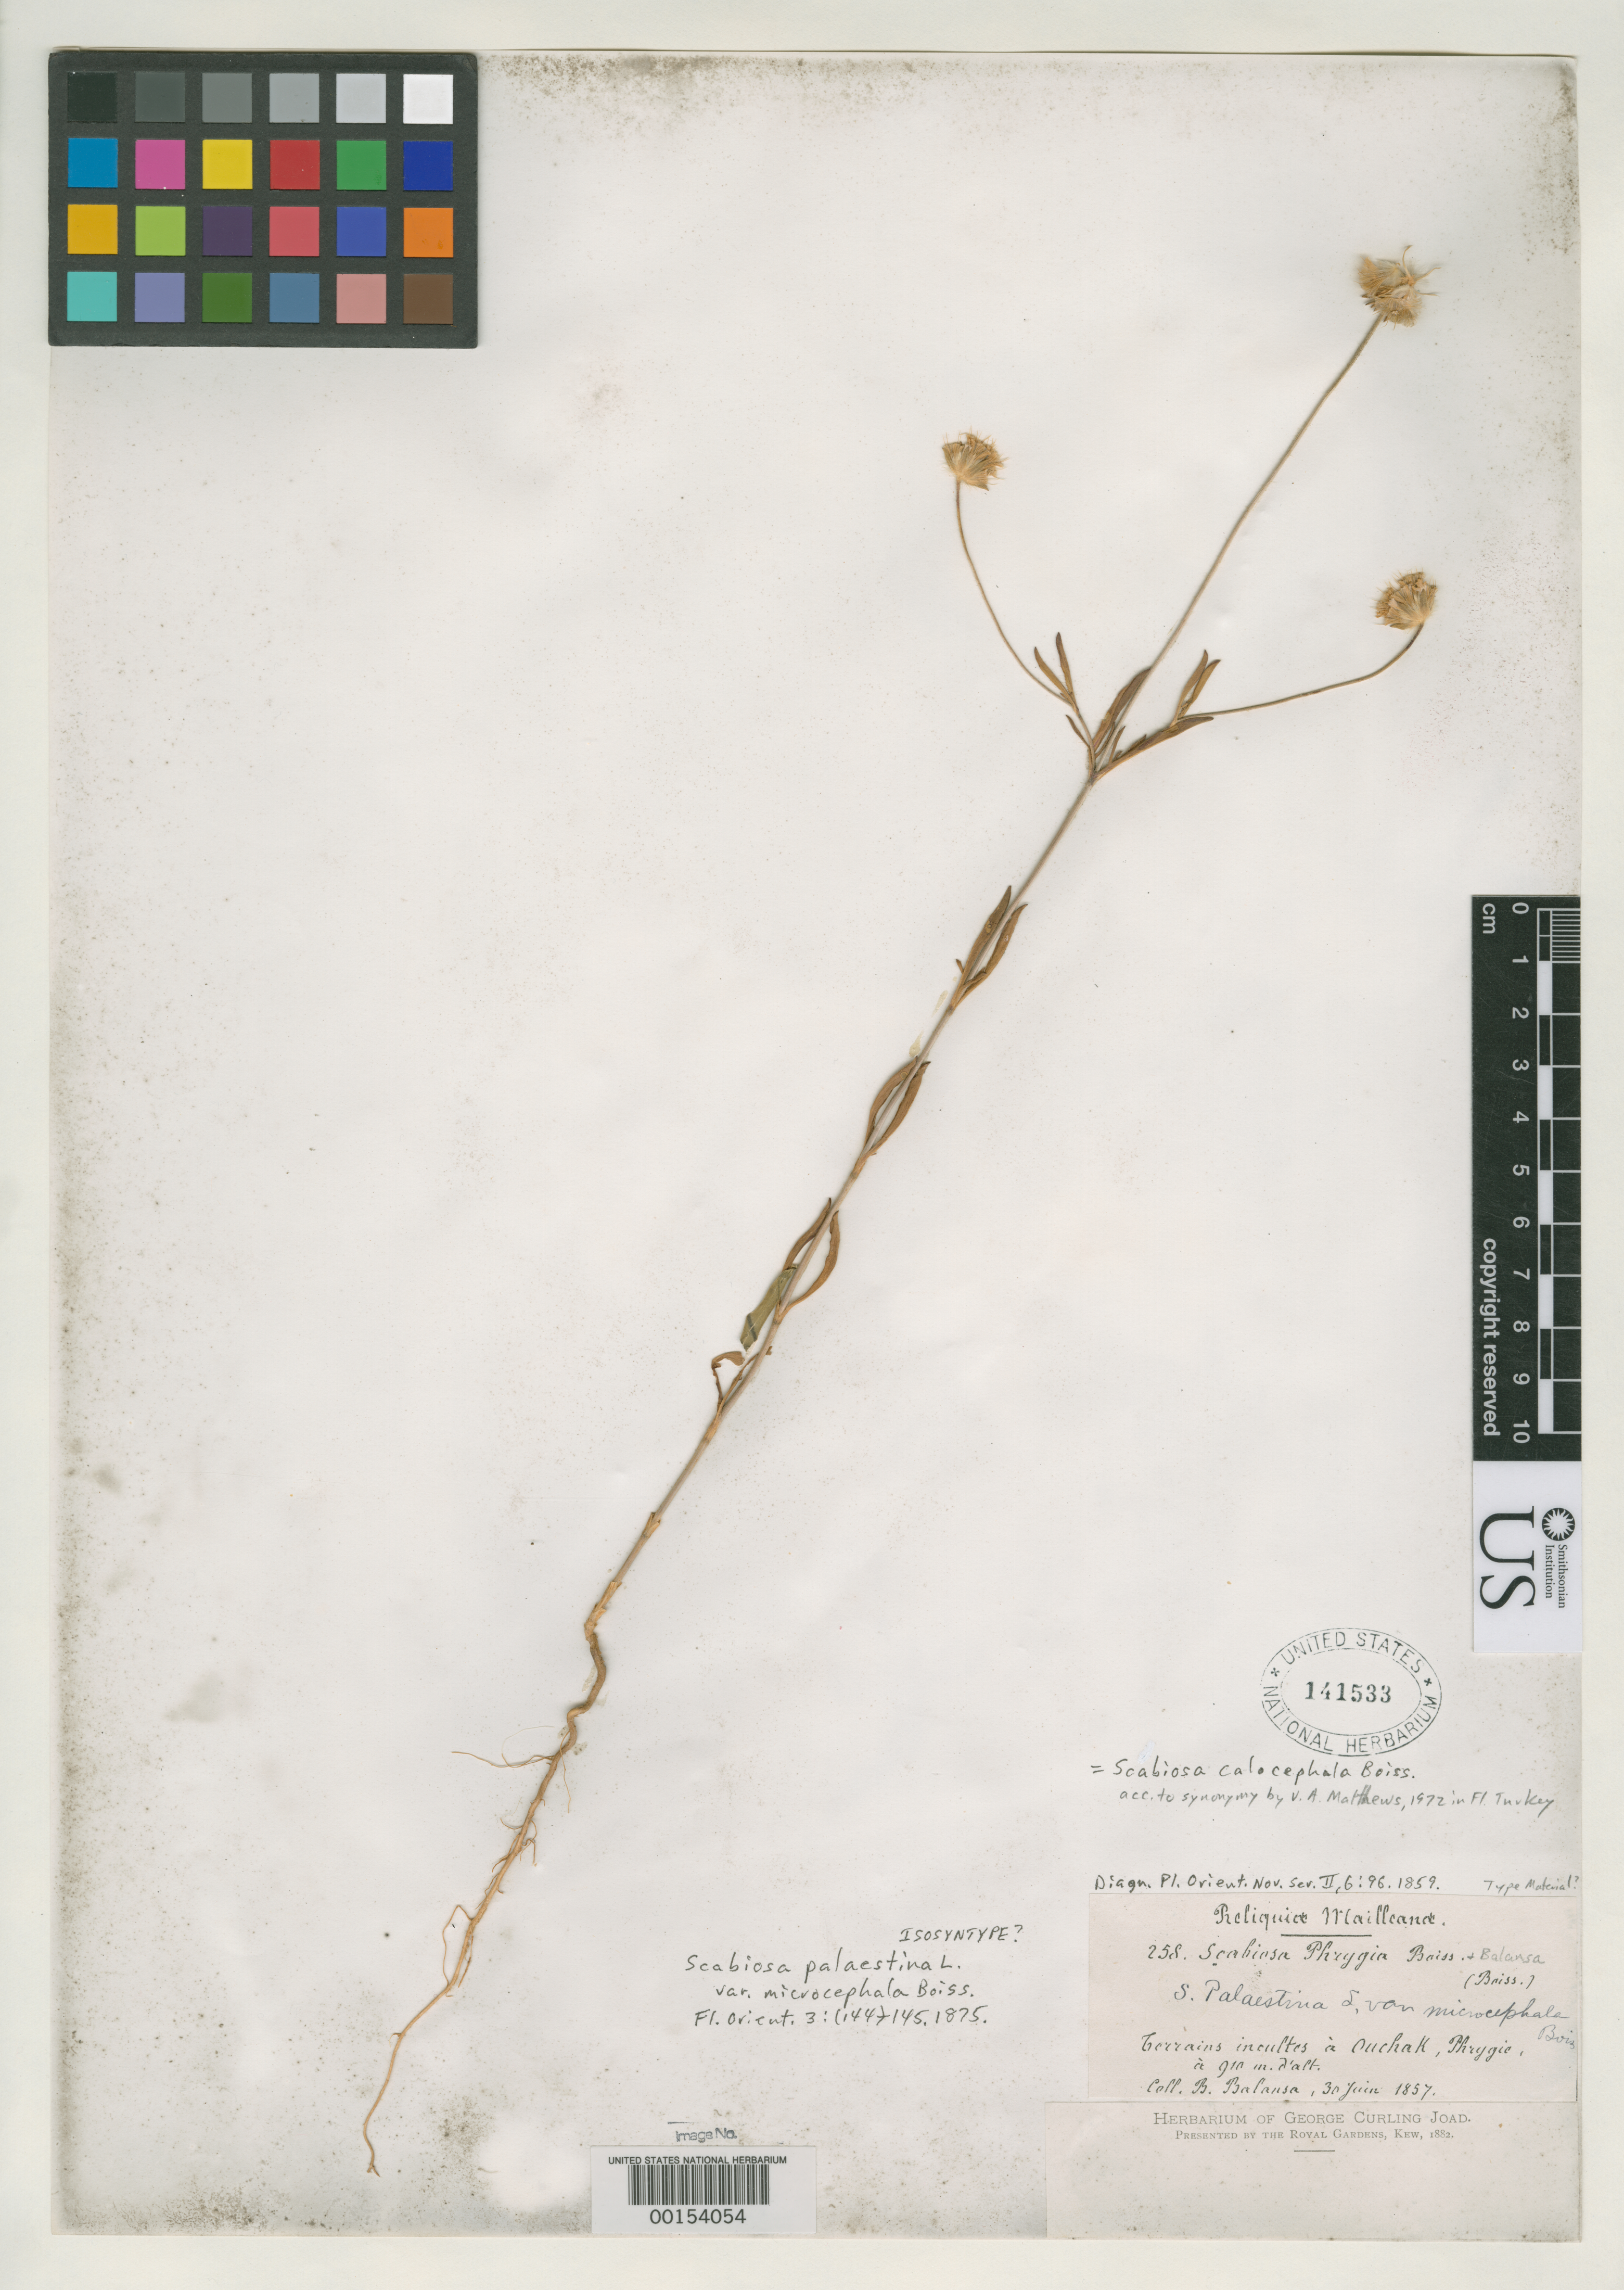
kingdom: Plantae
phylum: Tracheophyta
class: Magnoliopsida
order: Dipsacales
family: Caprifoliaceae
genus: Scabiosa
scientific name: Scabiosa phrygia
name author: Boiss. & Balansa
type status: Possible Type; Isosyntype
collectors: B. Balansa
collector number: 258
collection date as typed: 30 Jun 1857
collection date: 1857-06-30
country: Turkey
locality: Ouchak (Phrygie)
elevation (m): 910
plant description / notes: Dubiously a type; collection date on label (June) does not match dated cited in protologue (July). Protologue of Scabiosa phrygia Boiss. & Balansa does not explicitly cite type, only "Hab. in vineis prope Ouchak Phrygiae cl. Balansa. Fl. Julio." [But note that all duplicates of Balansa 258 & 1166 at other herbaria, all identified as types, are also dated 30 June 1857]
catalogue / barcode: US 141533